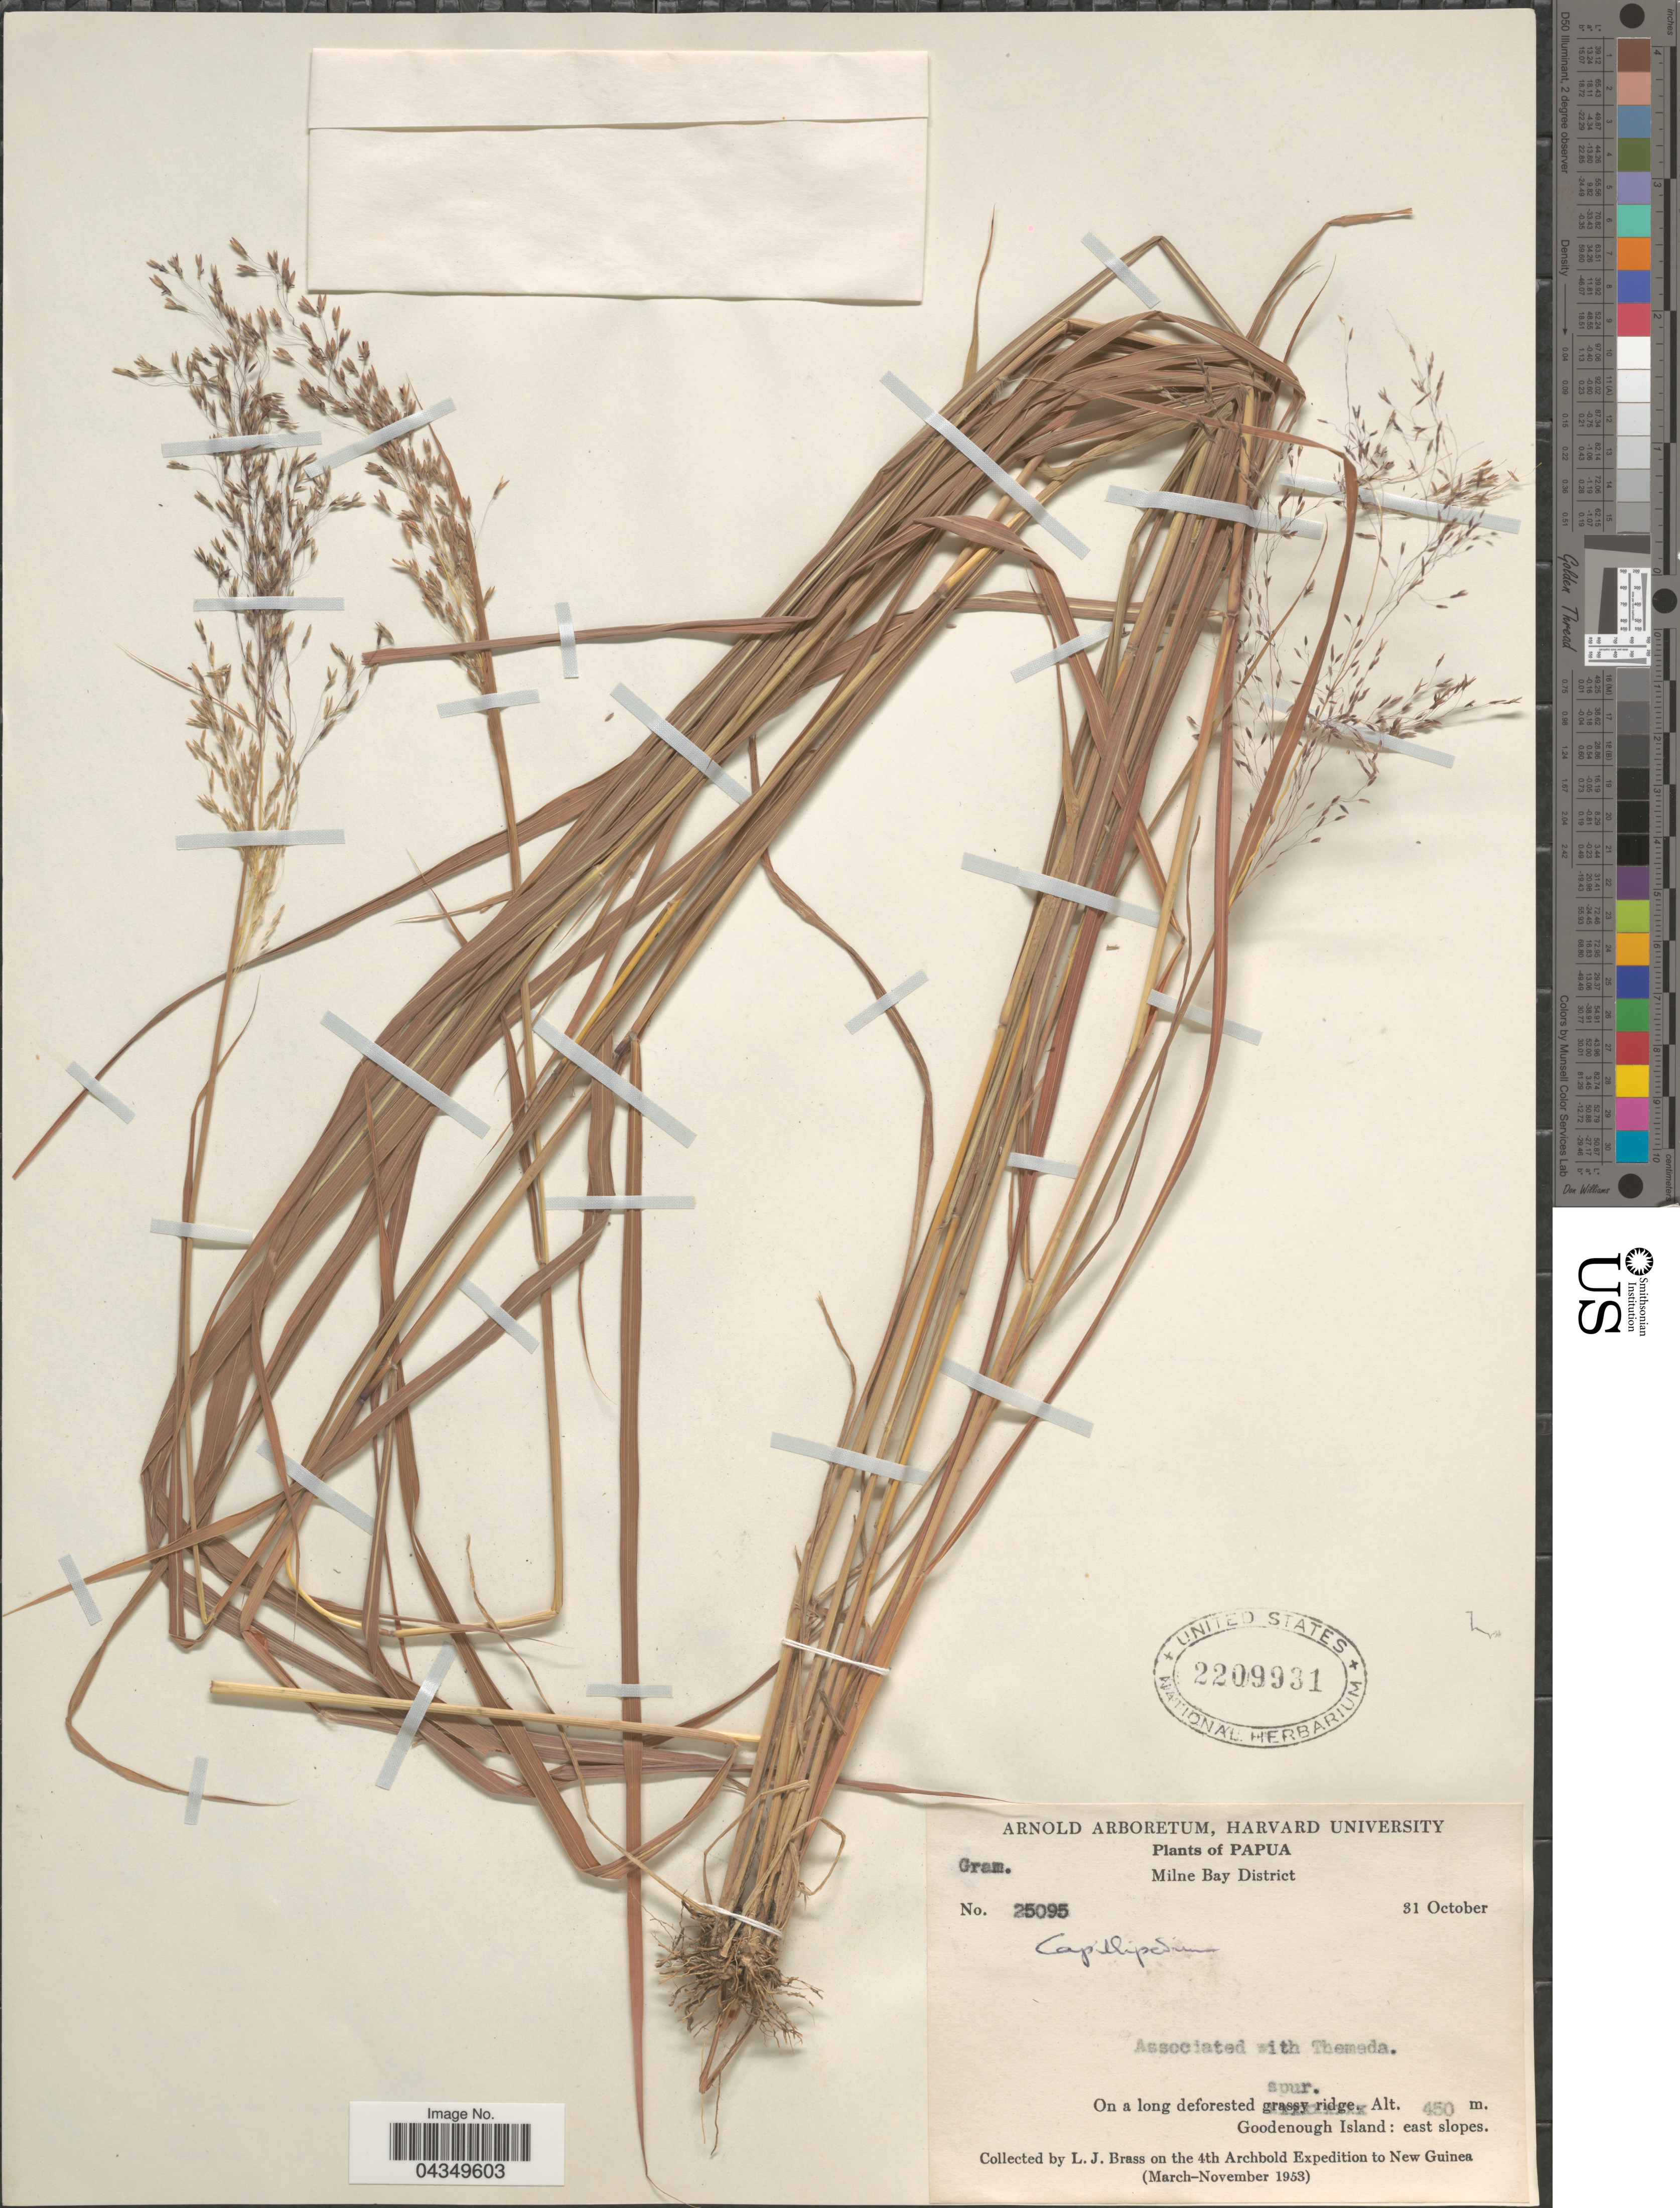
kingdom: Plantae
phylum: Tracheophyta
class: Liliopsida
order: Poales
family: Poaceae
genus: Capillipedium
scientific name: Capillipedium sp.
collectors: L. J. Brass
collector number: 25095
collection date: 1953-10-31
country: Papua New Guinea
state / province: Milne Bay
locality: Milne Bay District. On a long deforested spur. Goodenough Island: east slopes. The 4th Archbold Expedition to New Guinea (March-November 1953).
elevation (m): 450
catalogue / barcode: US 2209931